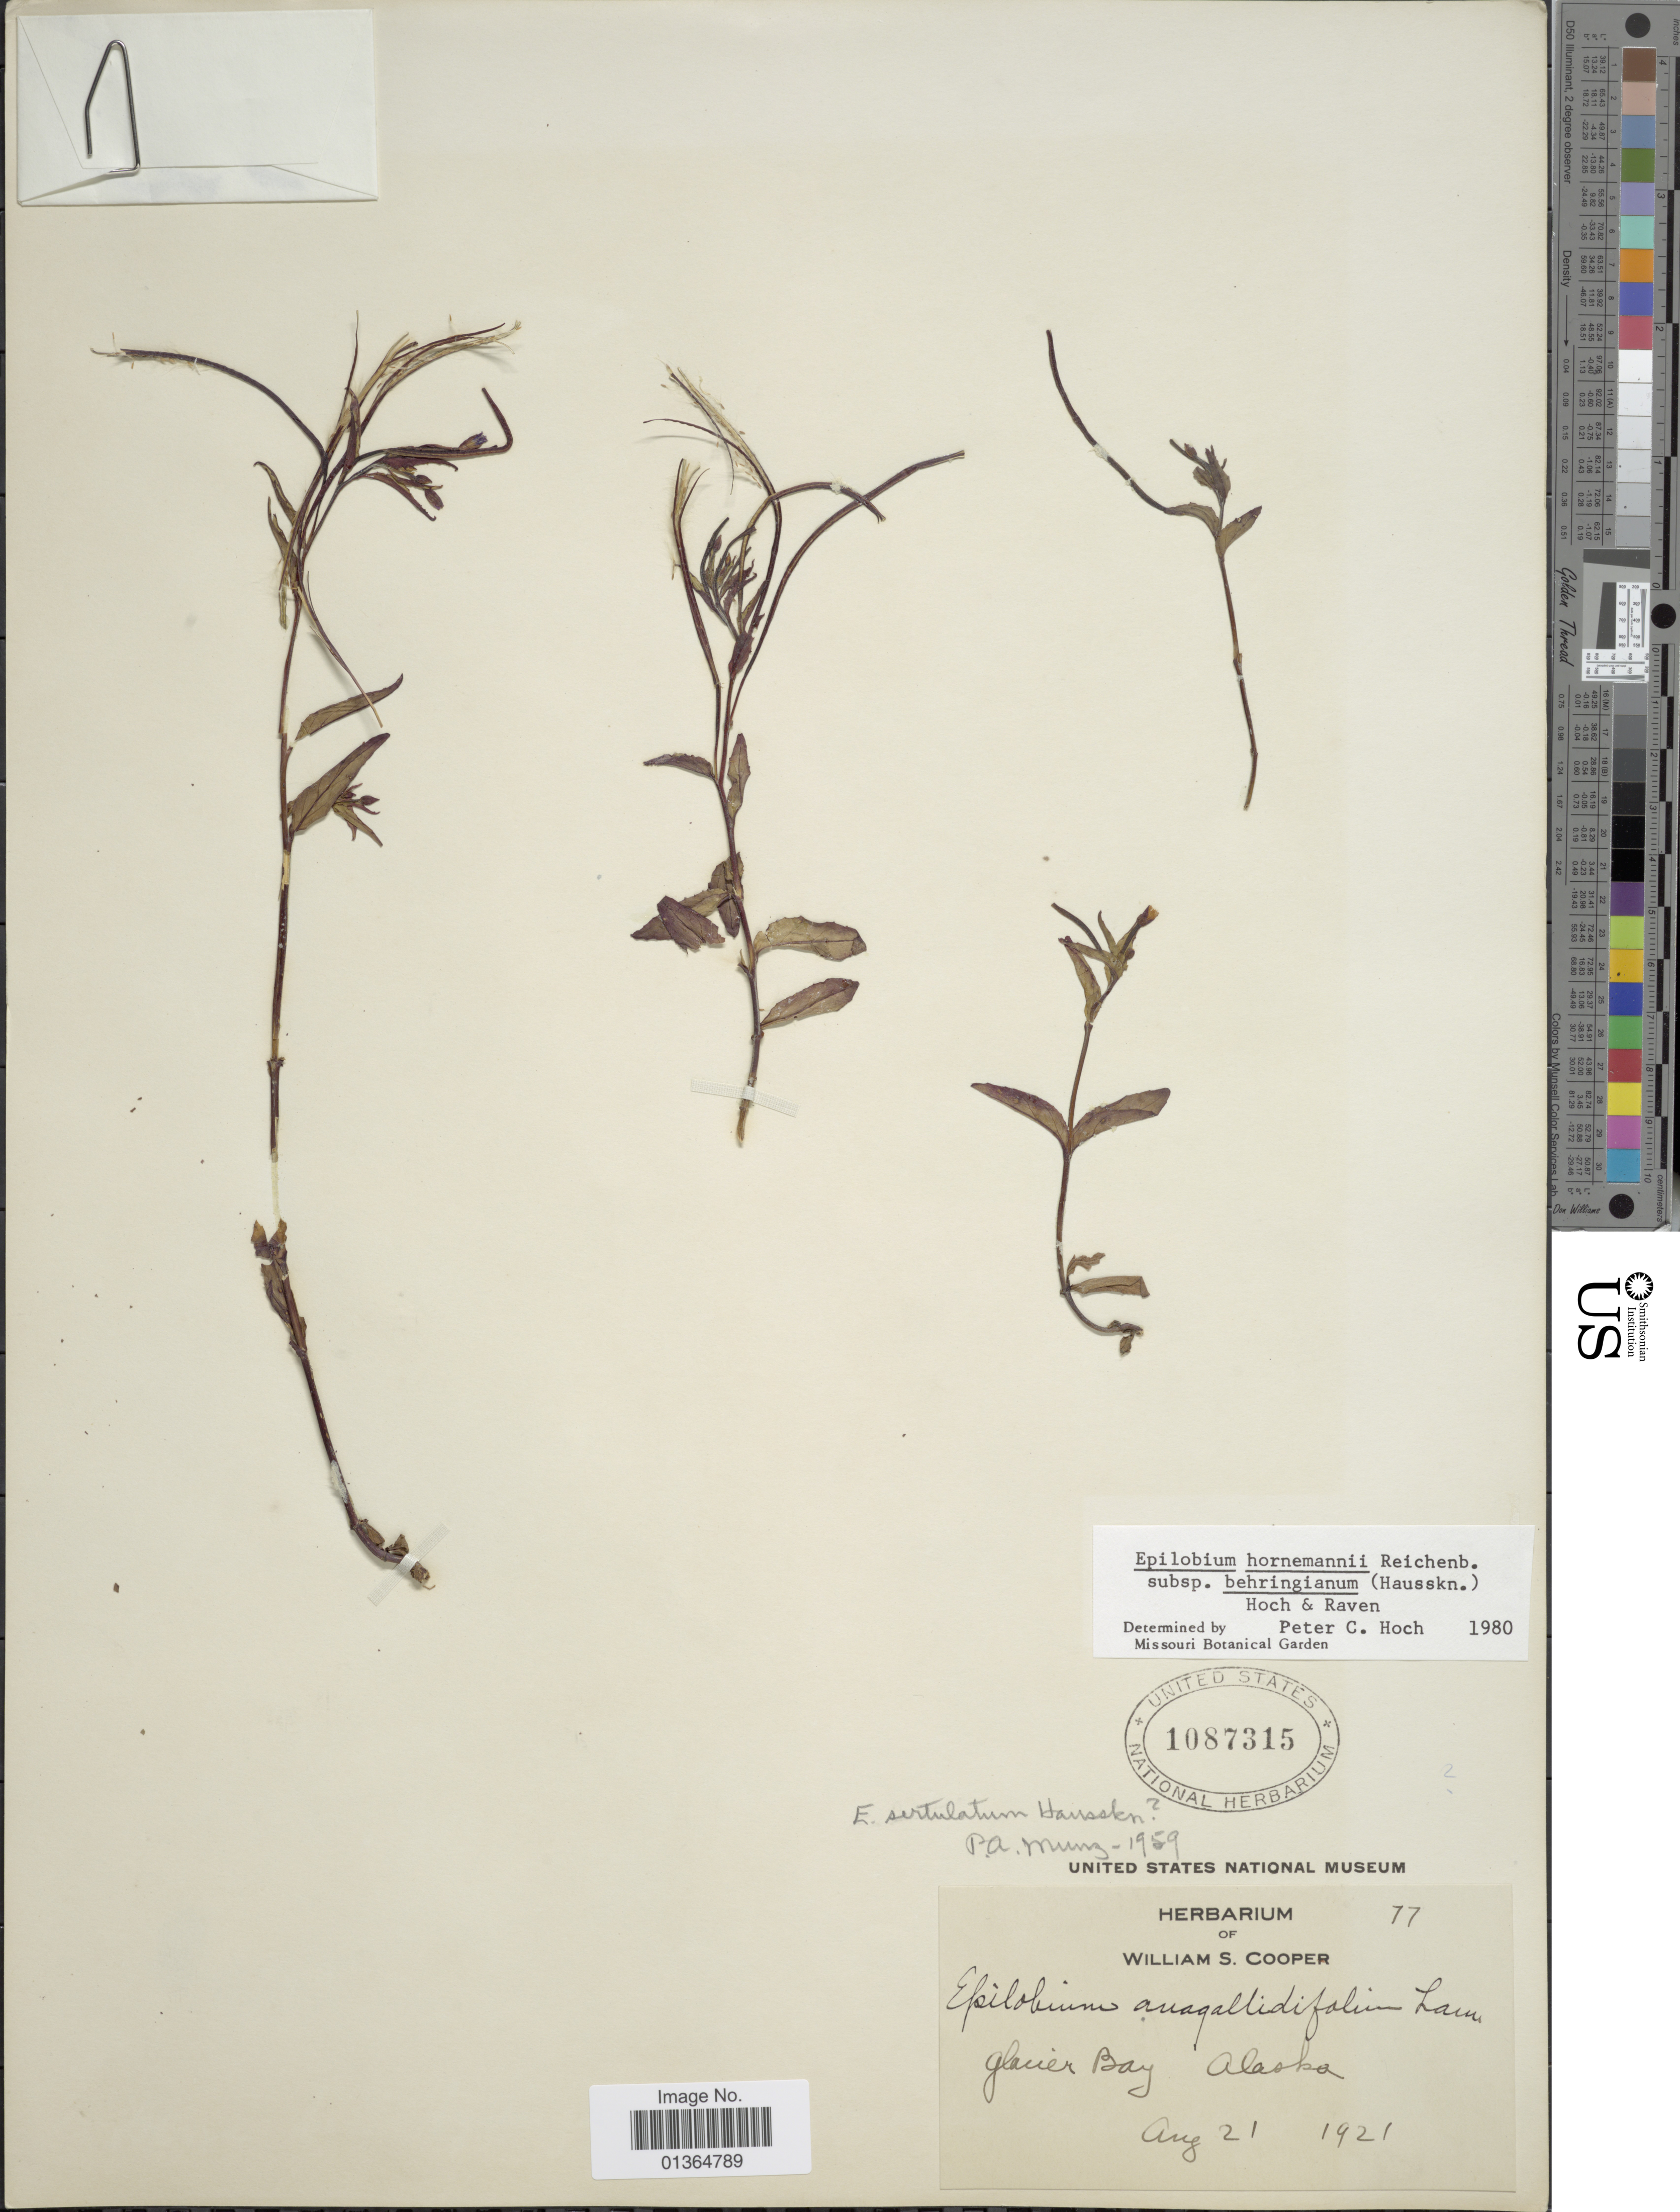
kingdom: Plantae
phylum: Tracheophyta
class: Magnoliopsida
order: Myrtales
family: Onagraceae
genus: Epilobium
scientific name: Epilobium hornemannii subsp. behringianum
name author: (Hausskn.) Hoch & P.H. Raven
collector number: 77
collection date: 1921-08-21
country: United States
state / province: Alaska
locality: Glacier Bay.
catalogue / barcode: US 1087315